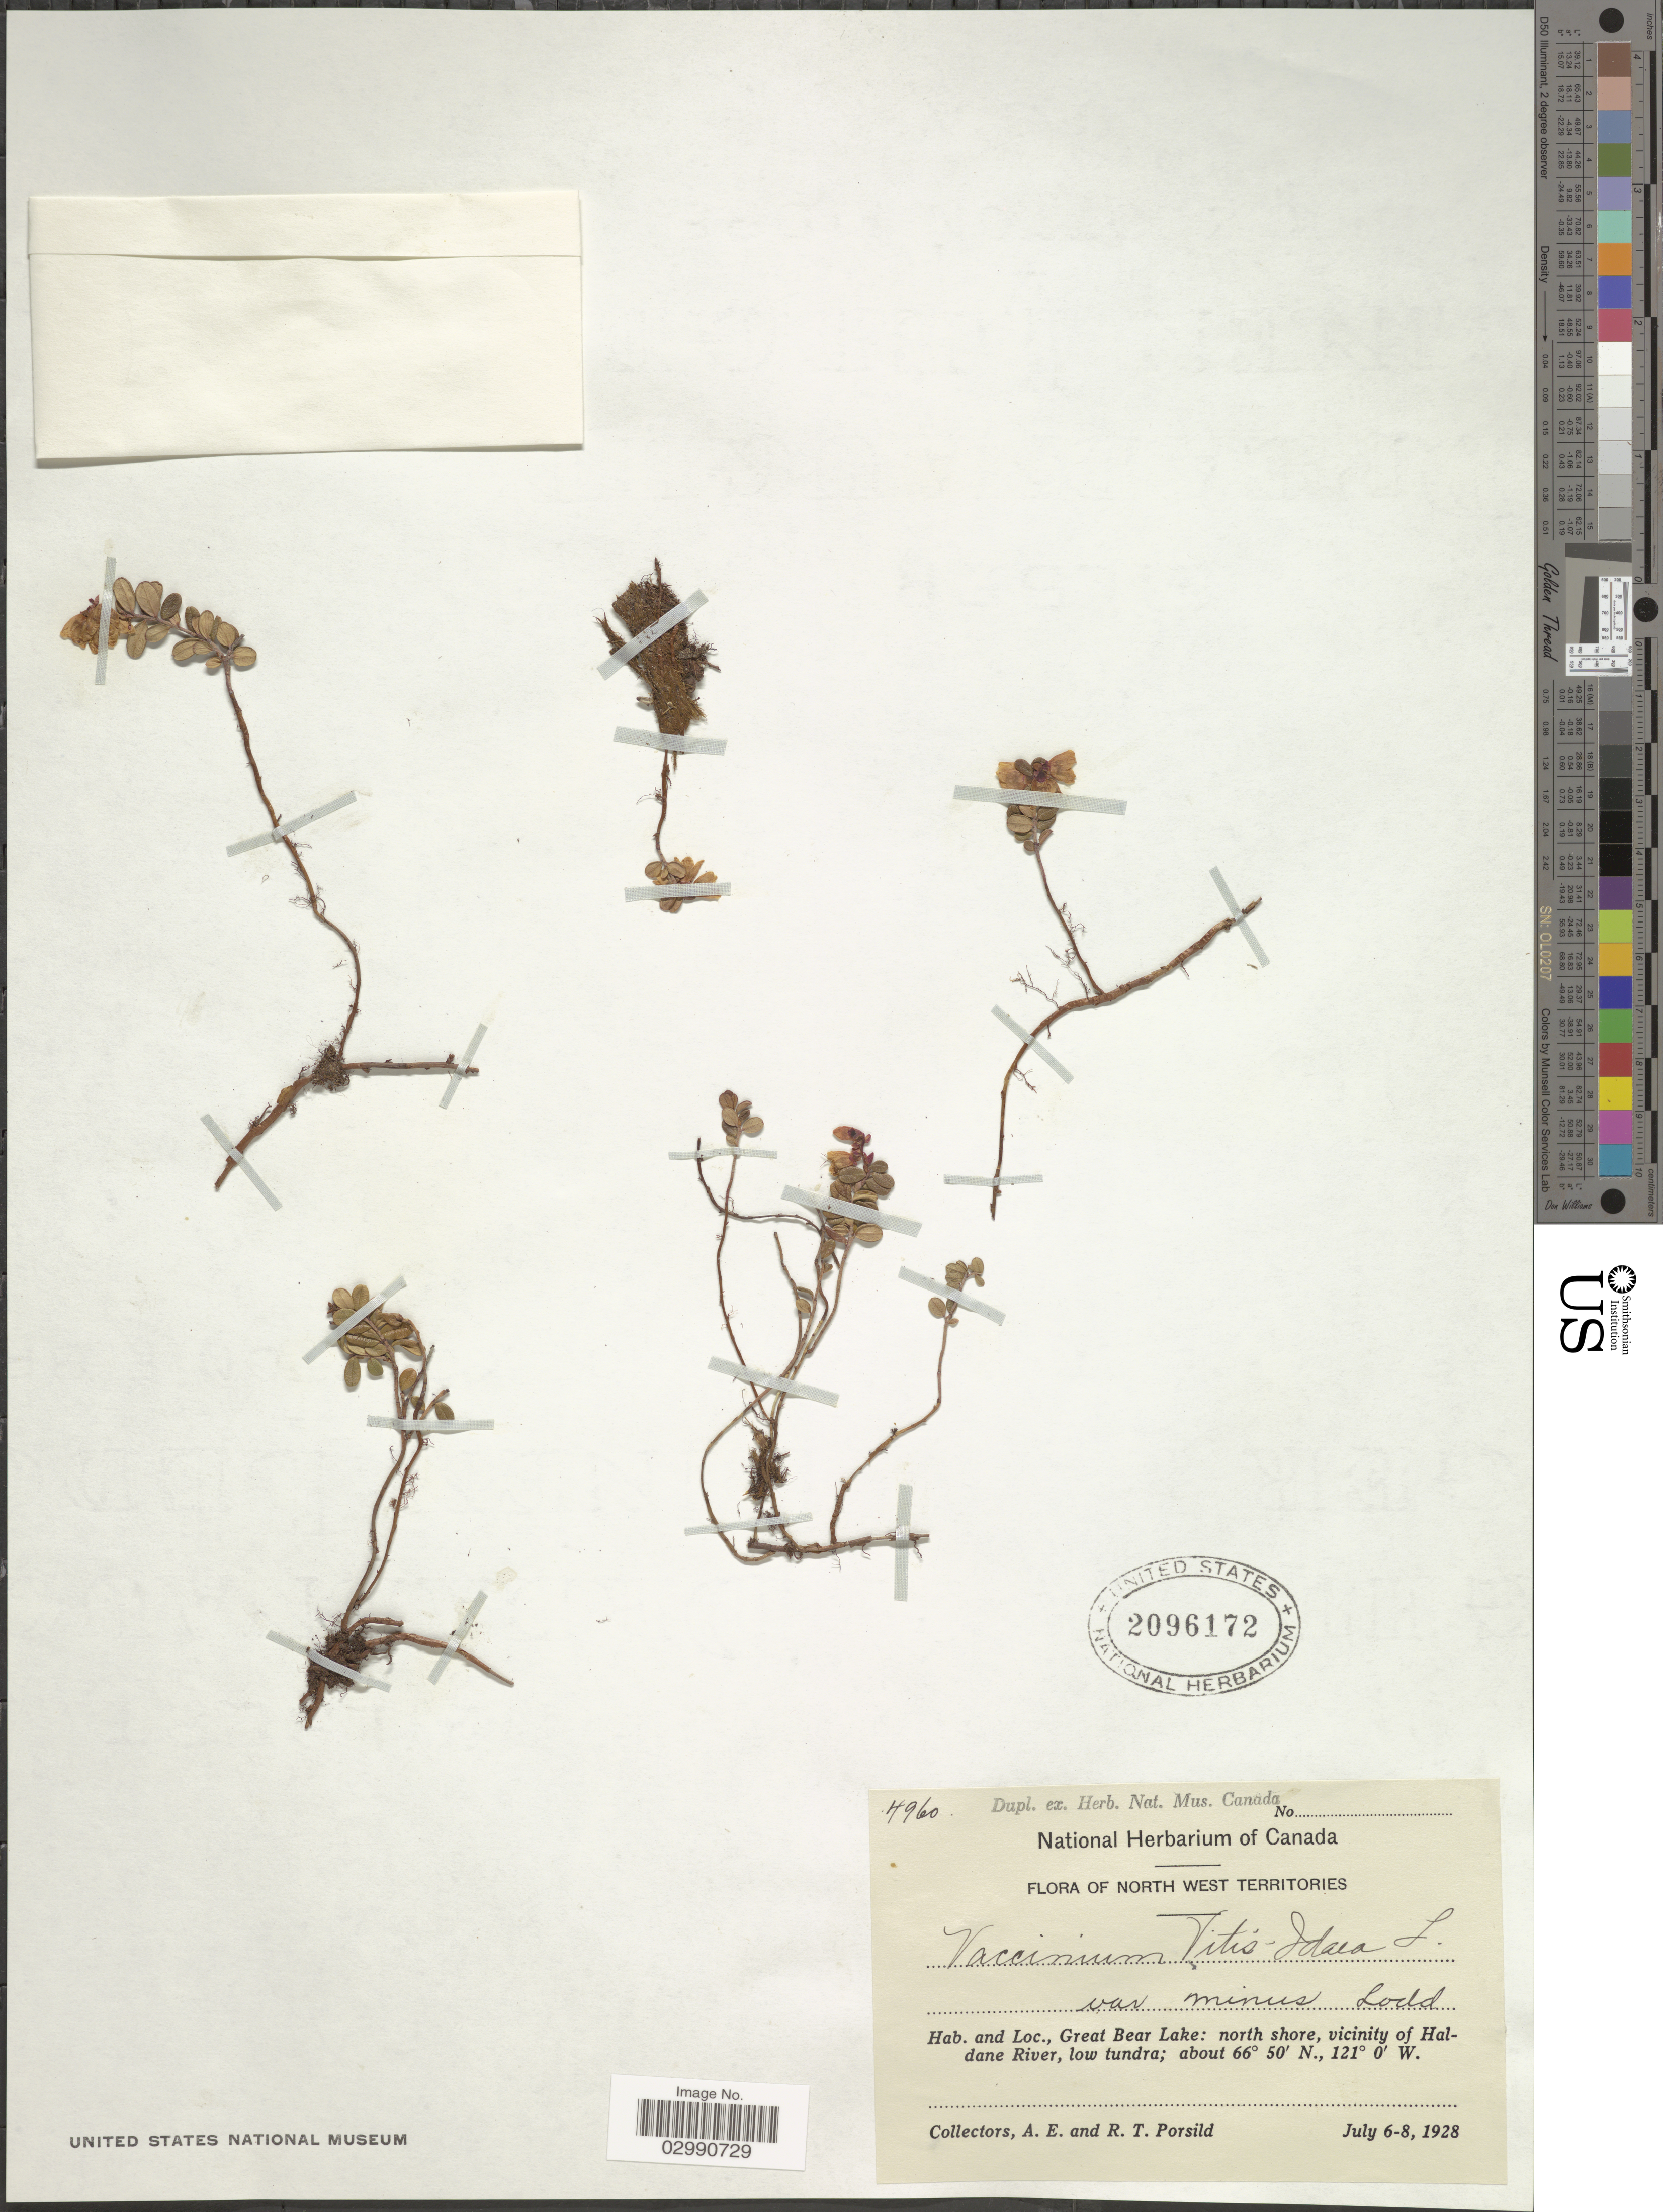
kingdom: Plantae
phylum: Tracheophyta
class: Magnoliopsida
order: Ericales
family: Ericaceae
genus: Vaccinium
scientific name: Vaccinium vitis-idaea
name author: L.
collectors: A. E. Porsild & R. T. Porsild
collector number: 4960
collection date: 1928-07-06/1928-07-08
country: Canada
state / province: Northwest Territories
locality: Great Bear Lake: north shore, vicinity of Haldane River, low tundra.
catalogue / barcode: US 2096172